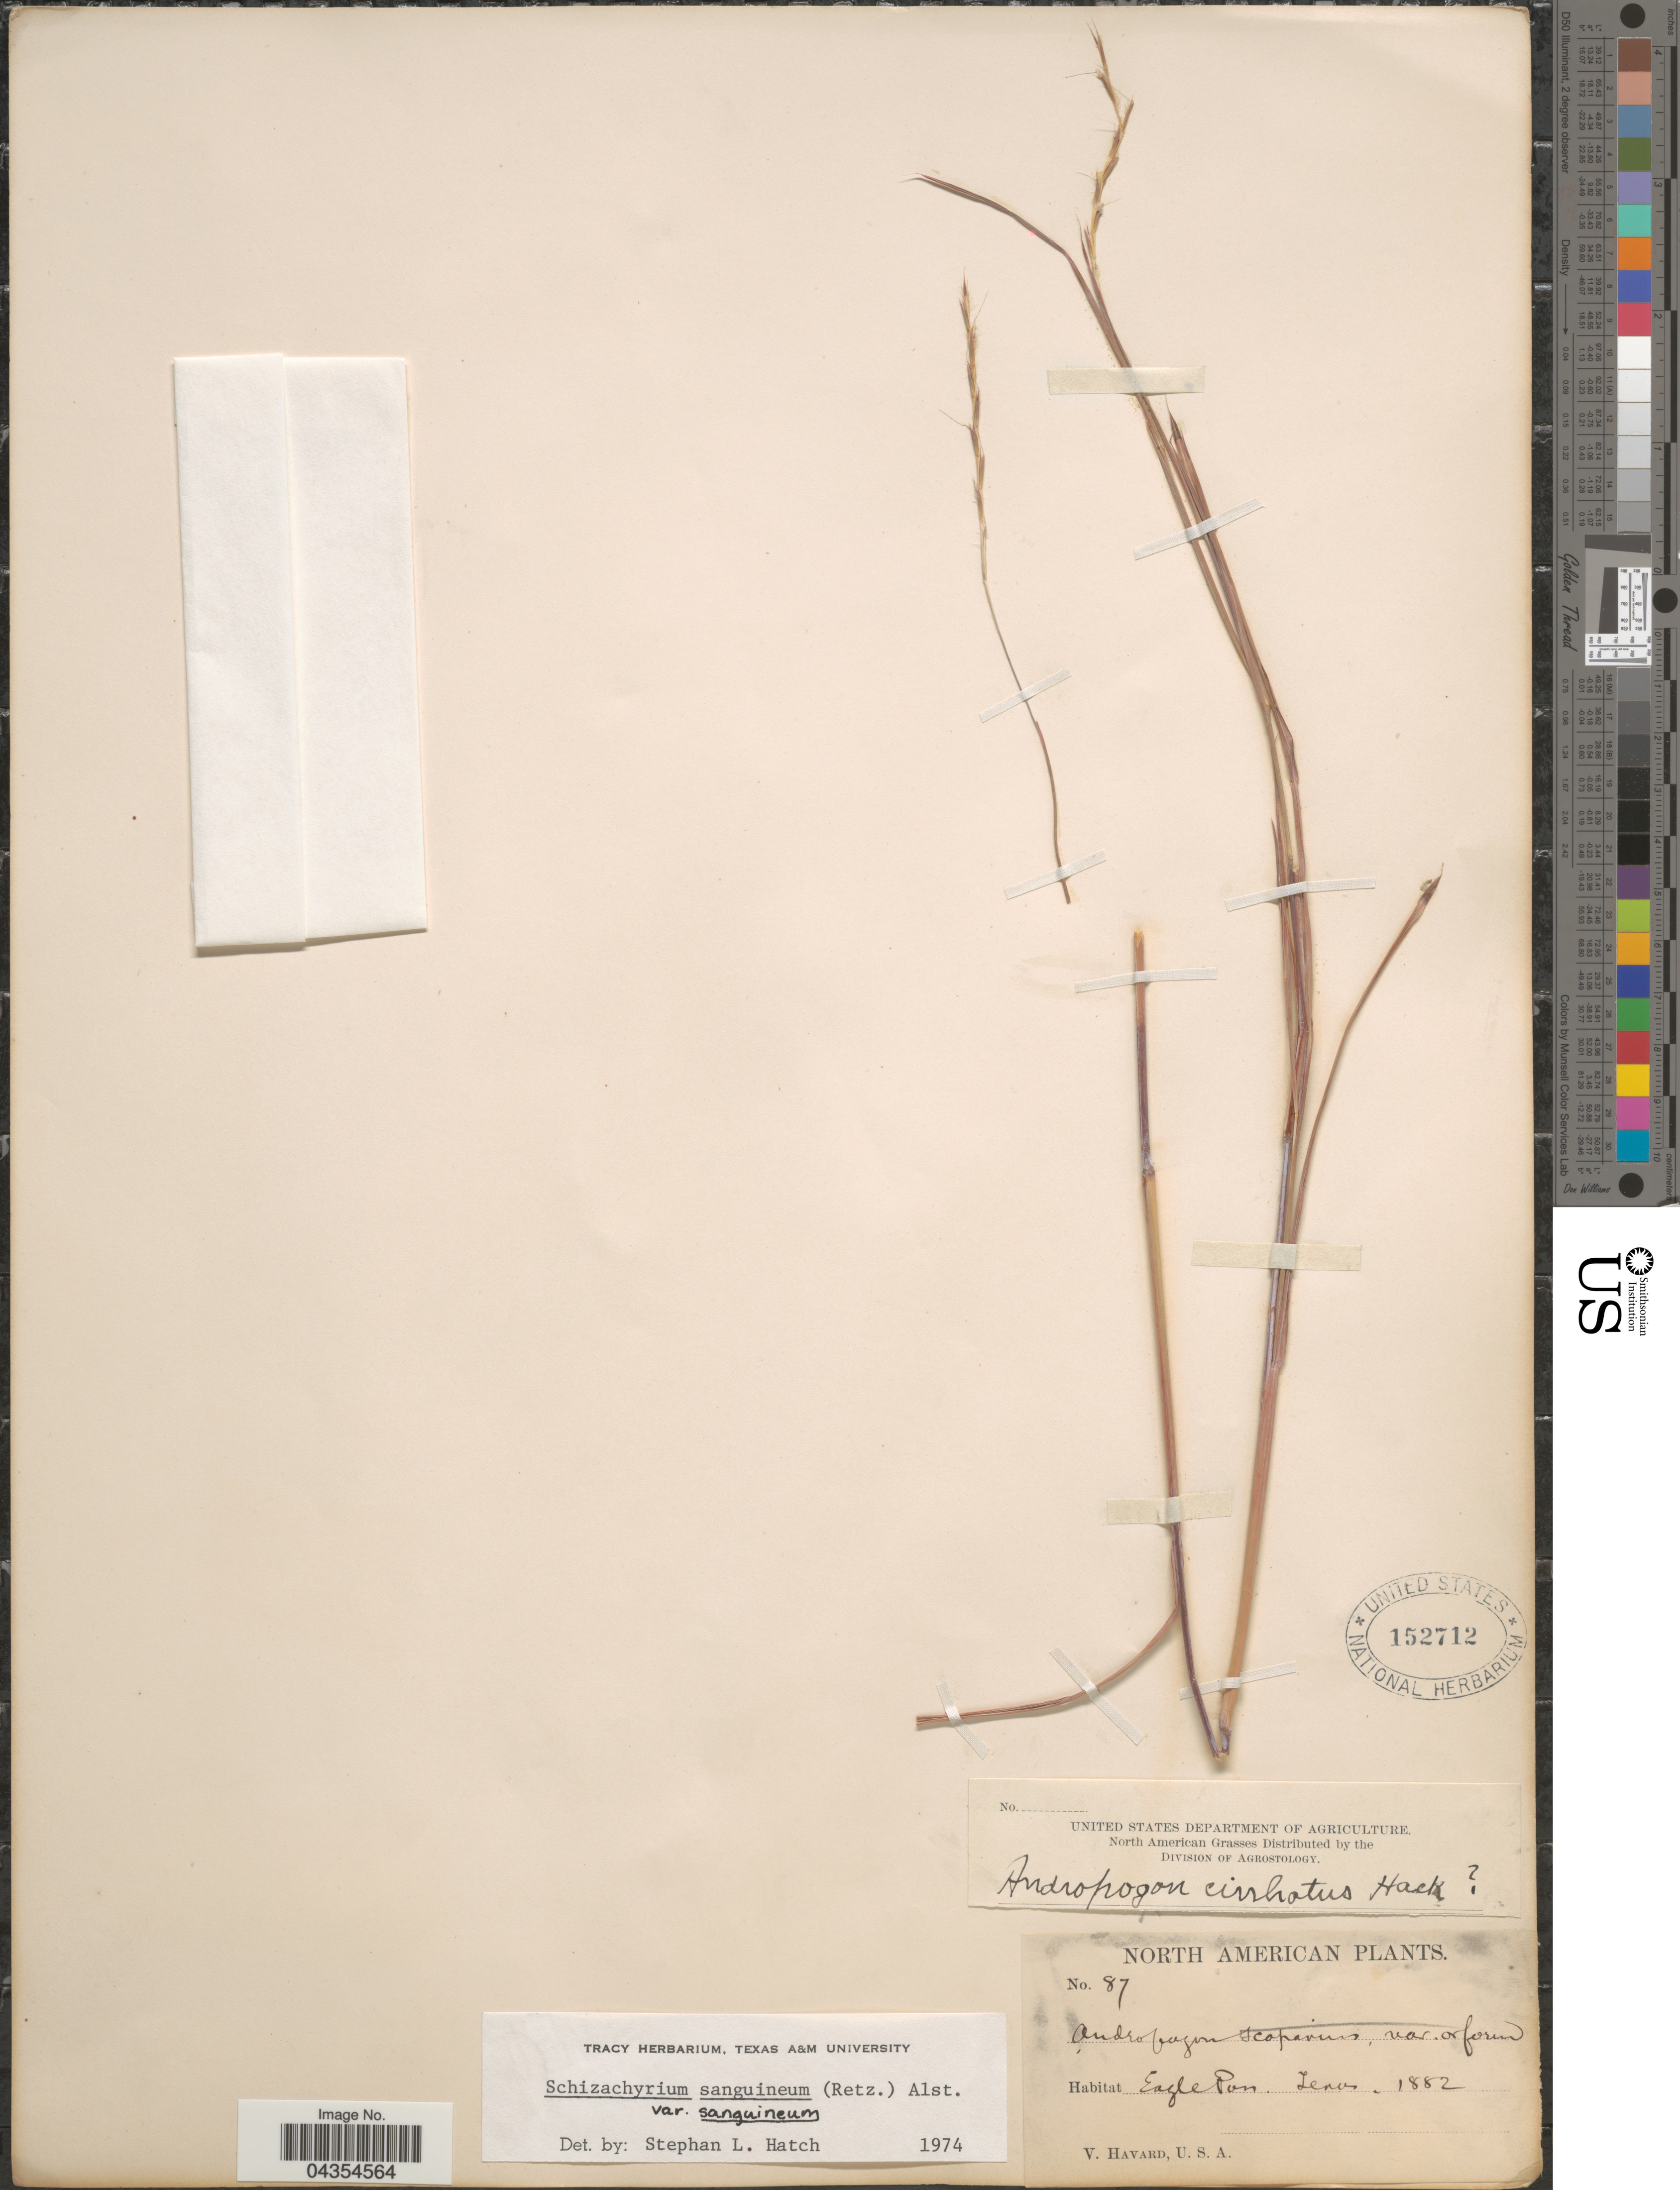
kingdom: Plantae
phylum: Tracheophyta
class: Liliopsida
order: Poales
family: Poaceae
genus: Schizachyrium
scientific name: Schizachyrium sanguineum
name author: (Retz.) Alston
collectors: V. Havard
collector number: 87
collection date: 1882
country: United States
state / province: Texas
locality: Eagle Pass.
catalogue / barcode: US 152712